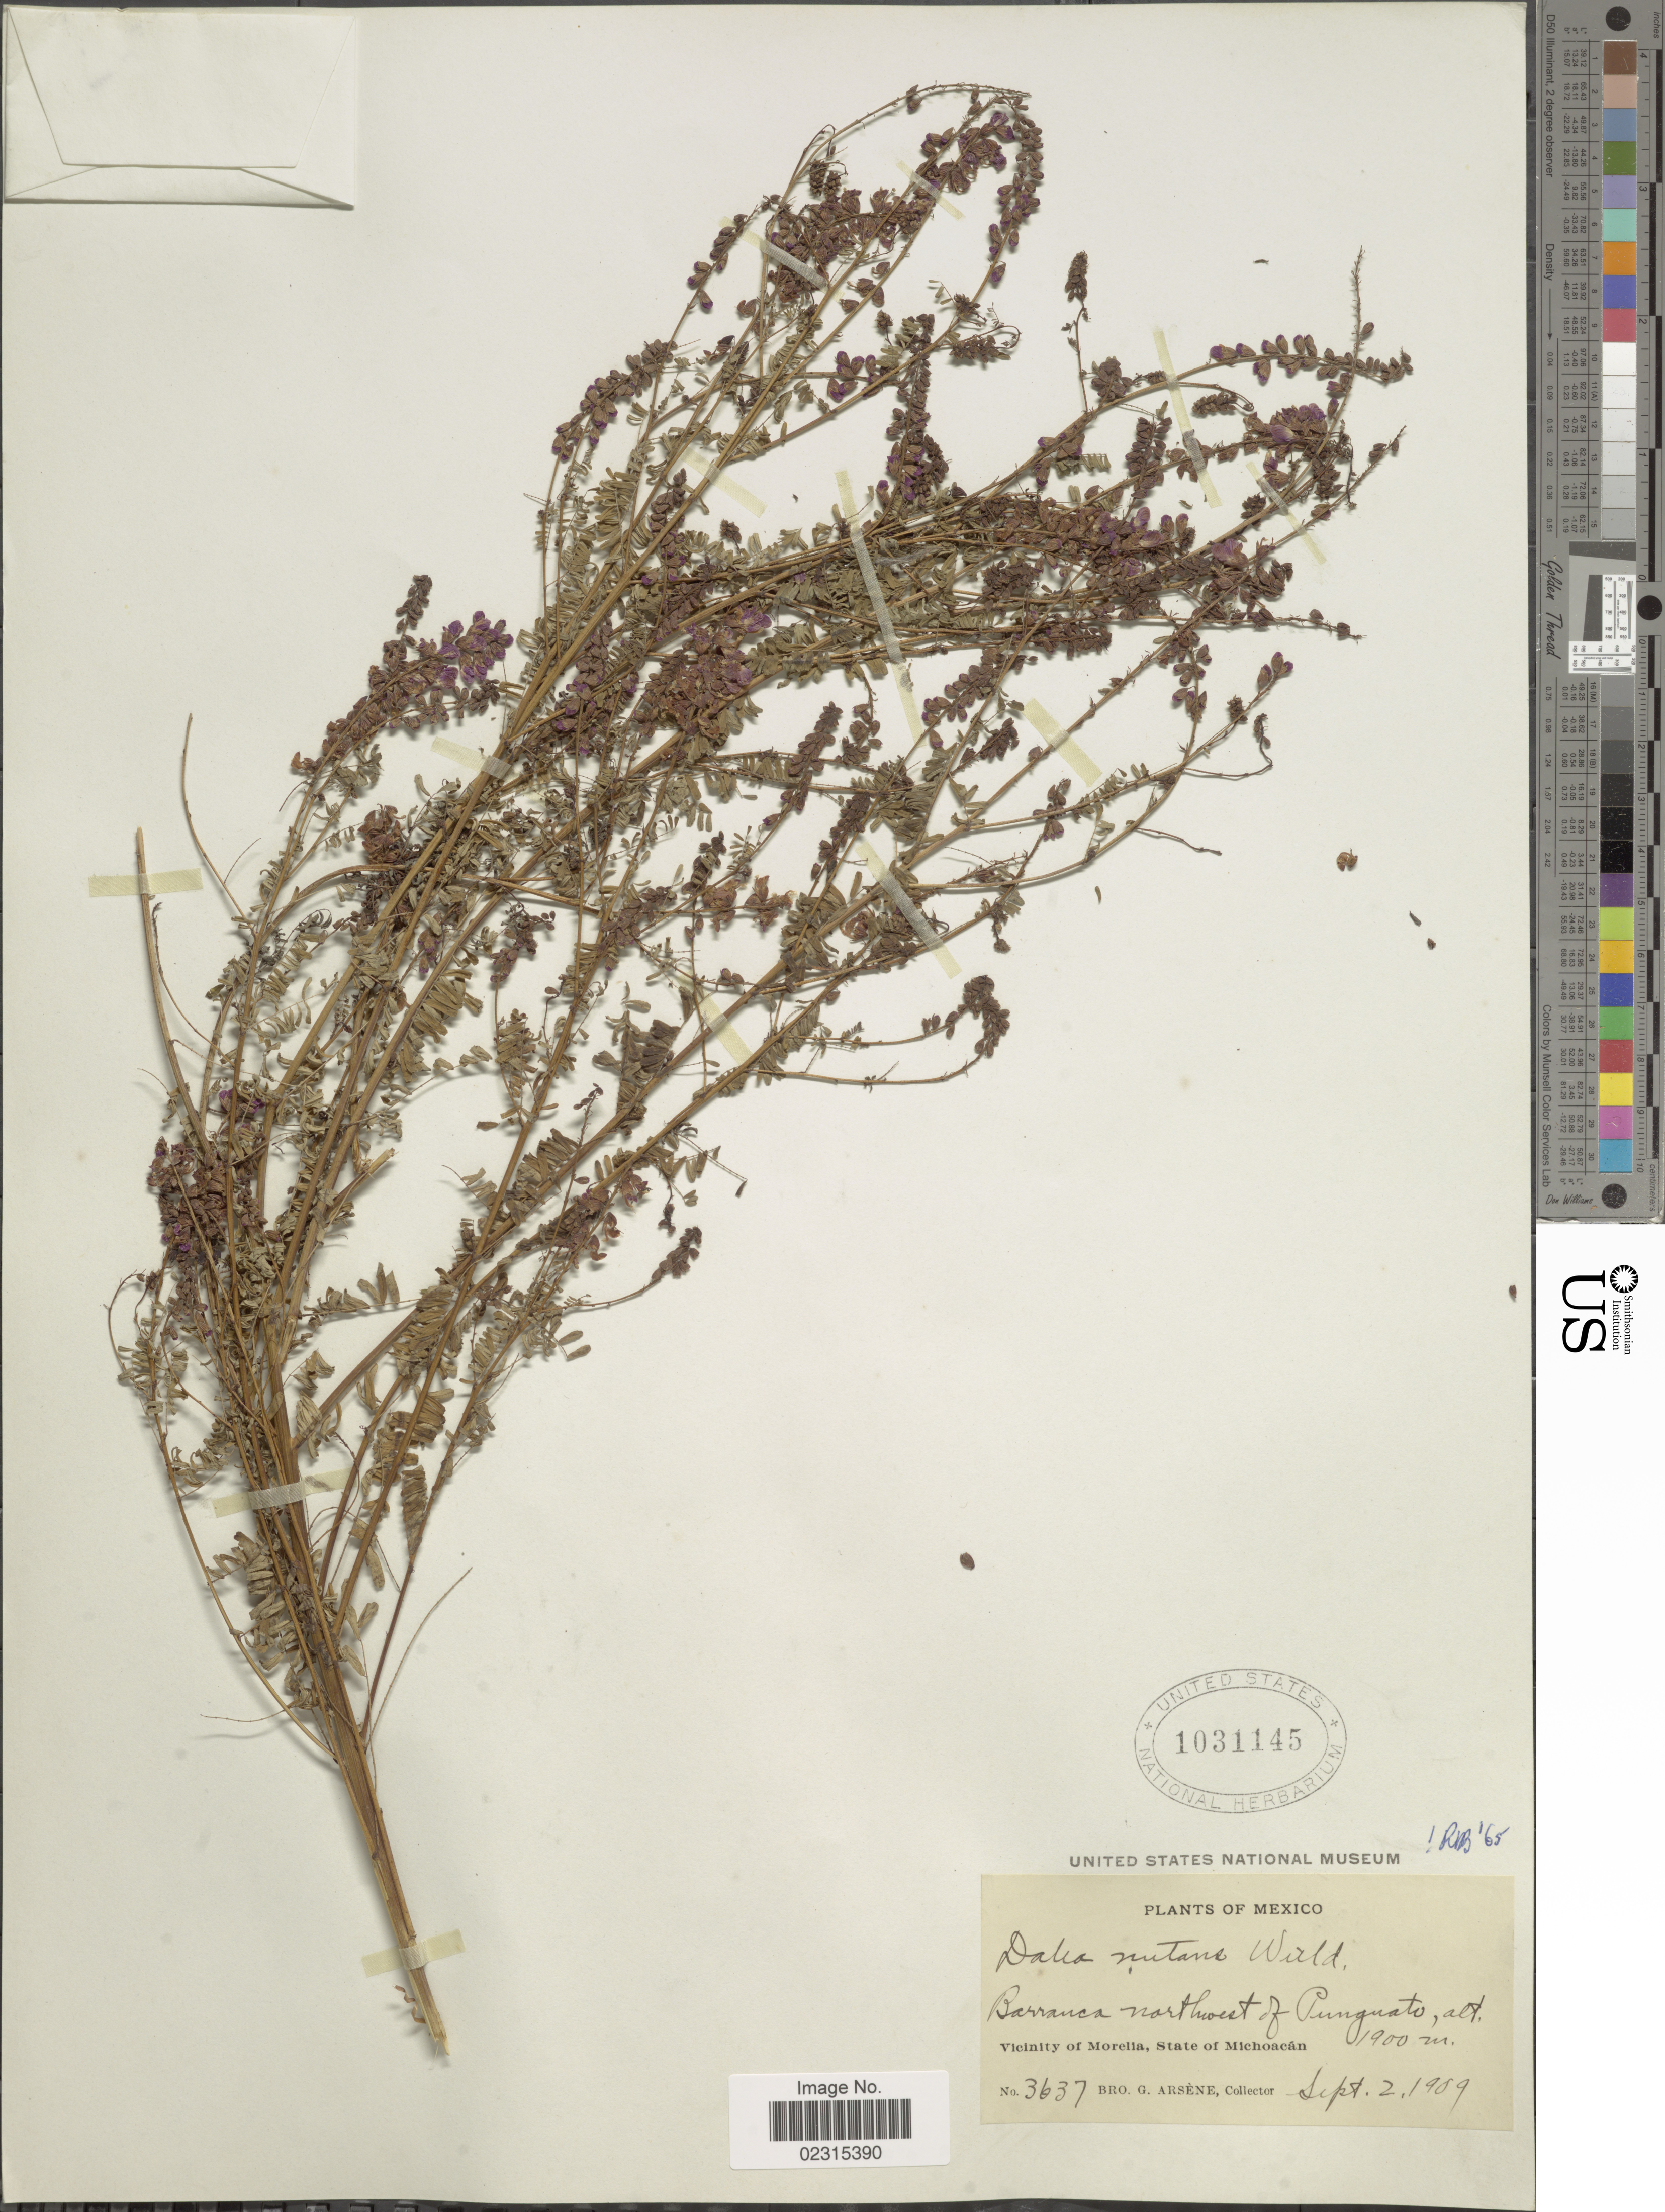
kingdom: Plantae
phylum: Tracheophyta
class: Magnoliopsida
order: Fabales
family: Fabaceae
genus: Marina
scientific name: Marina nutans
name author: (Cav.) Barneby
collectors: Bro. G. Arsène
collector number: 3637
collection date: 1909-09-02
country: Mexico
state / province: Michoacán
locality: Barranca northwest of Punguato, Vicinity of Morelia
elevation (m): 1900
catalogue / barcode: US 1031145